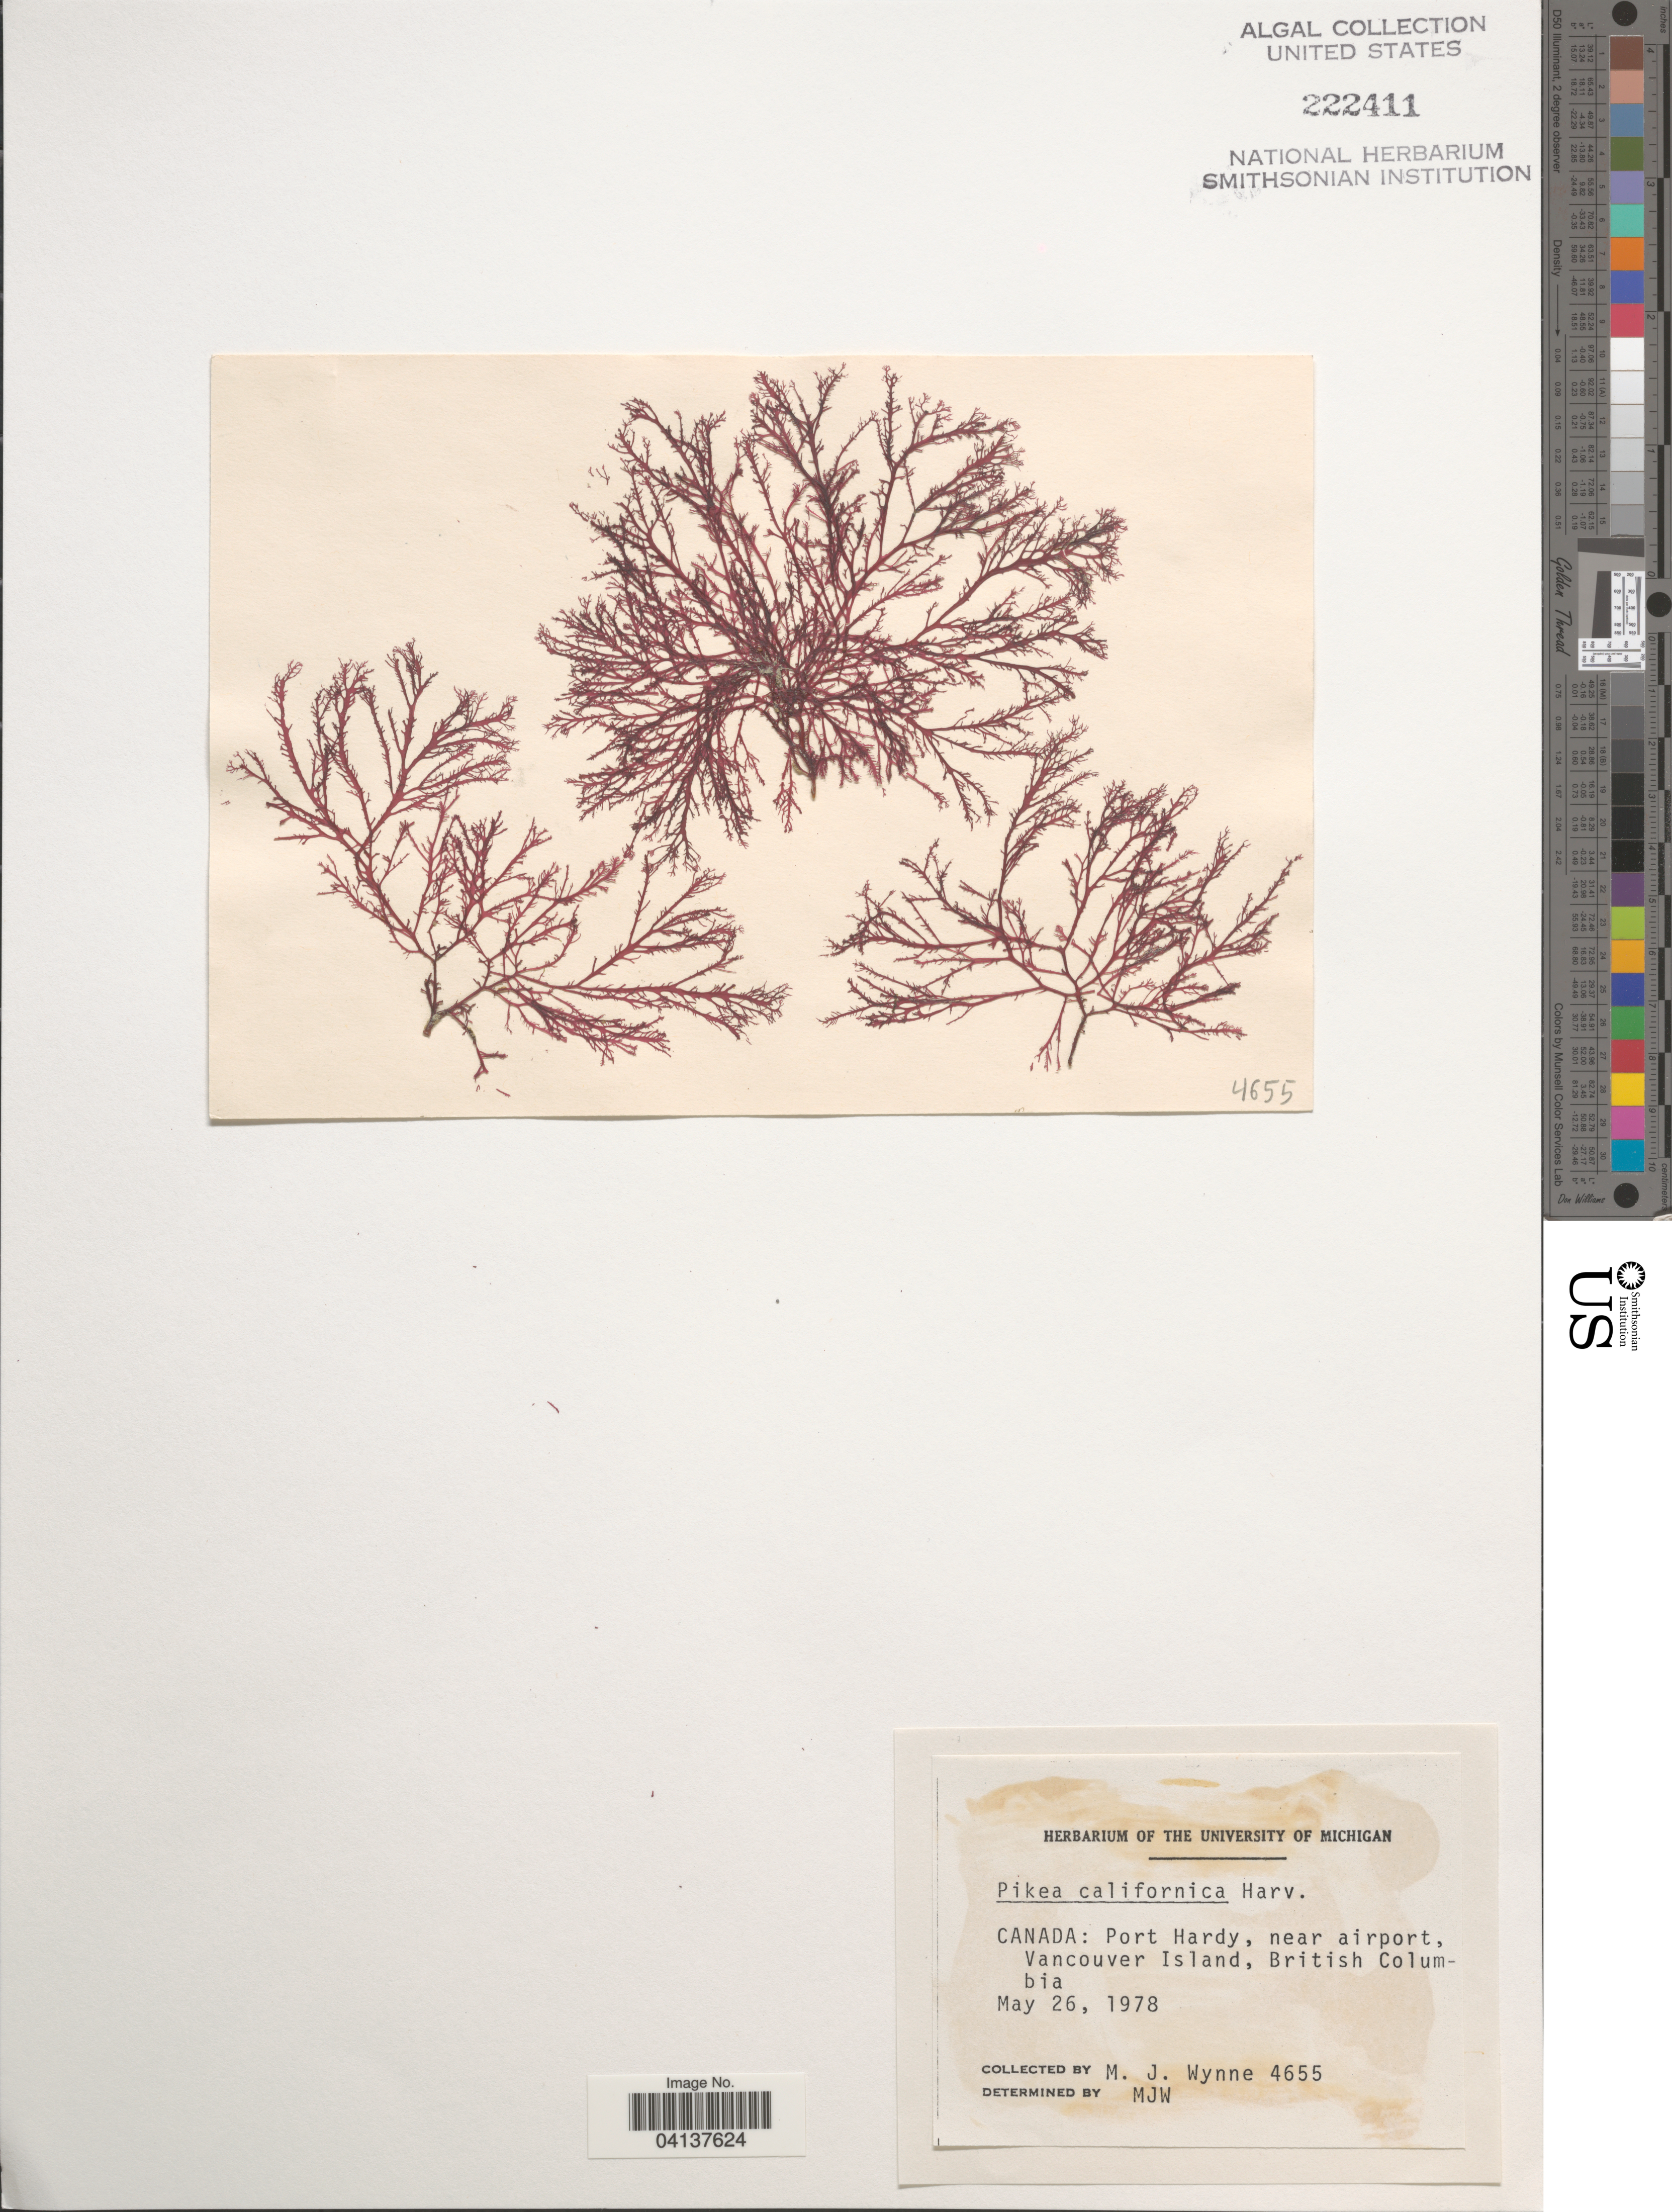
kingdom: Plantae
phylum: Rhodophyta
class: Florideophyceae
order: Gigartinales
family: Dumontiaceae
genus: Pikea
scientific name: Pikea californica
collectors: M.J. Wynne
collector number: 4655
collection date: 1978-05-26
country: Canada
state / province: British Columbia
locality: Port Hardy, near airport, Vancouver Island.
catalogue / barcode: US 222411